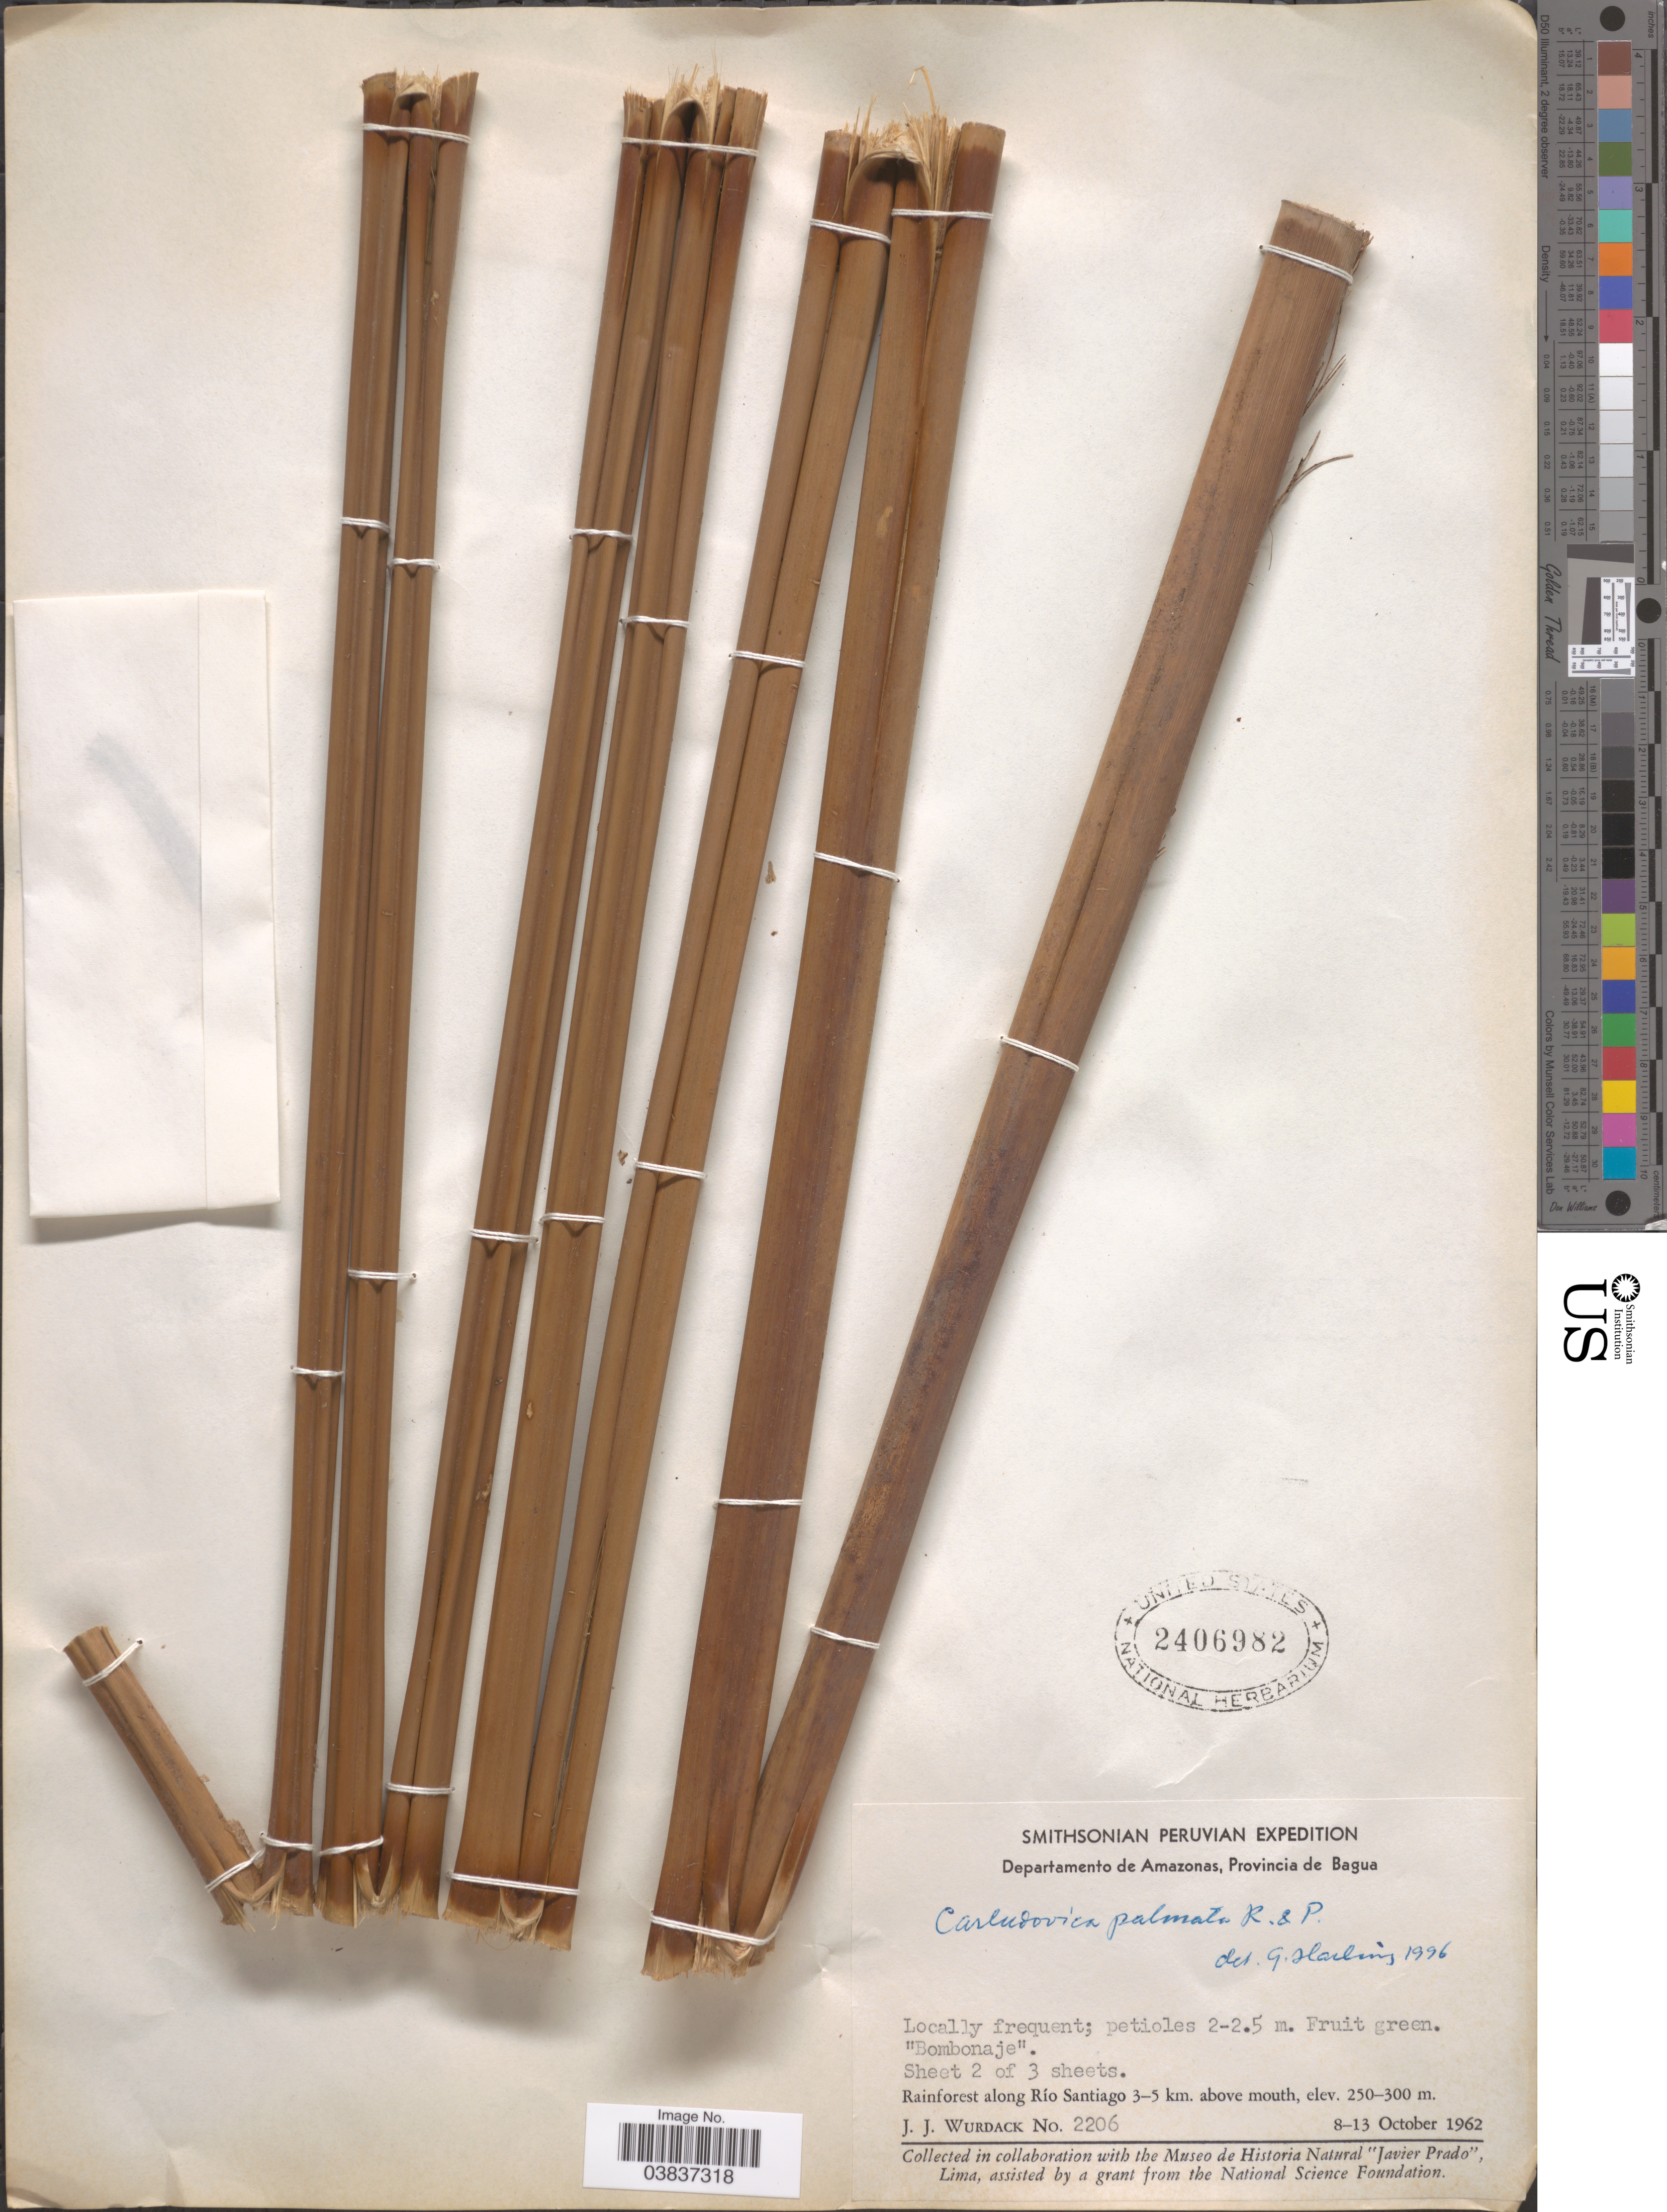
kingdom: Plantae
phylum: Tracheophyta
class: Liliopsida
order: Pandanales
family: Cyclanthaceae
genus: Carludovica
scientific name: Carludovica palmata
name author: Ruiz & Pav.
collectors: J. J. Wurdack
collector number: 2206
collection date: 1962-10-08/1962-10-13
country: Peru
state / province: Amazonas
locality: Departamento de Amazonas, Provincia de Bagua. Along Río Santiago 3-5 km. above mouth.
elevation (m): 250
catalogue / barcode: US 2406982